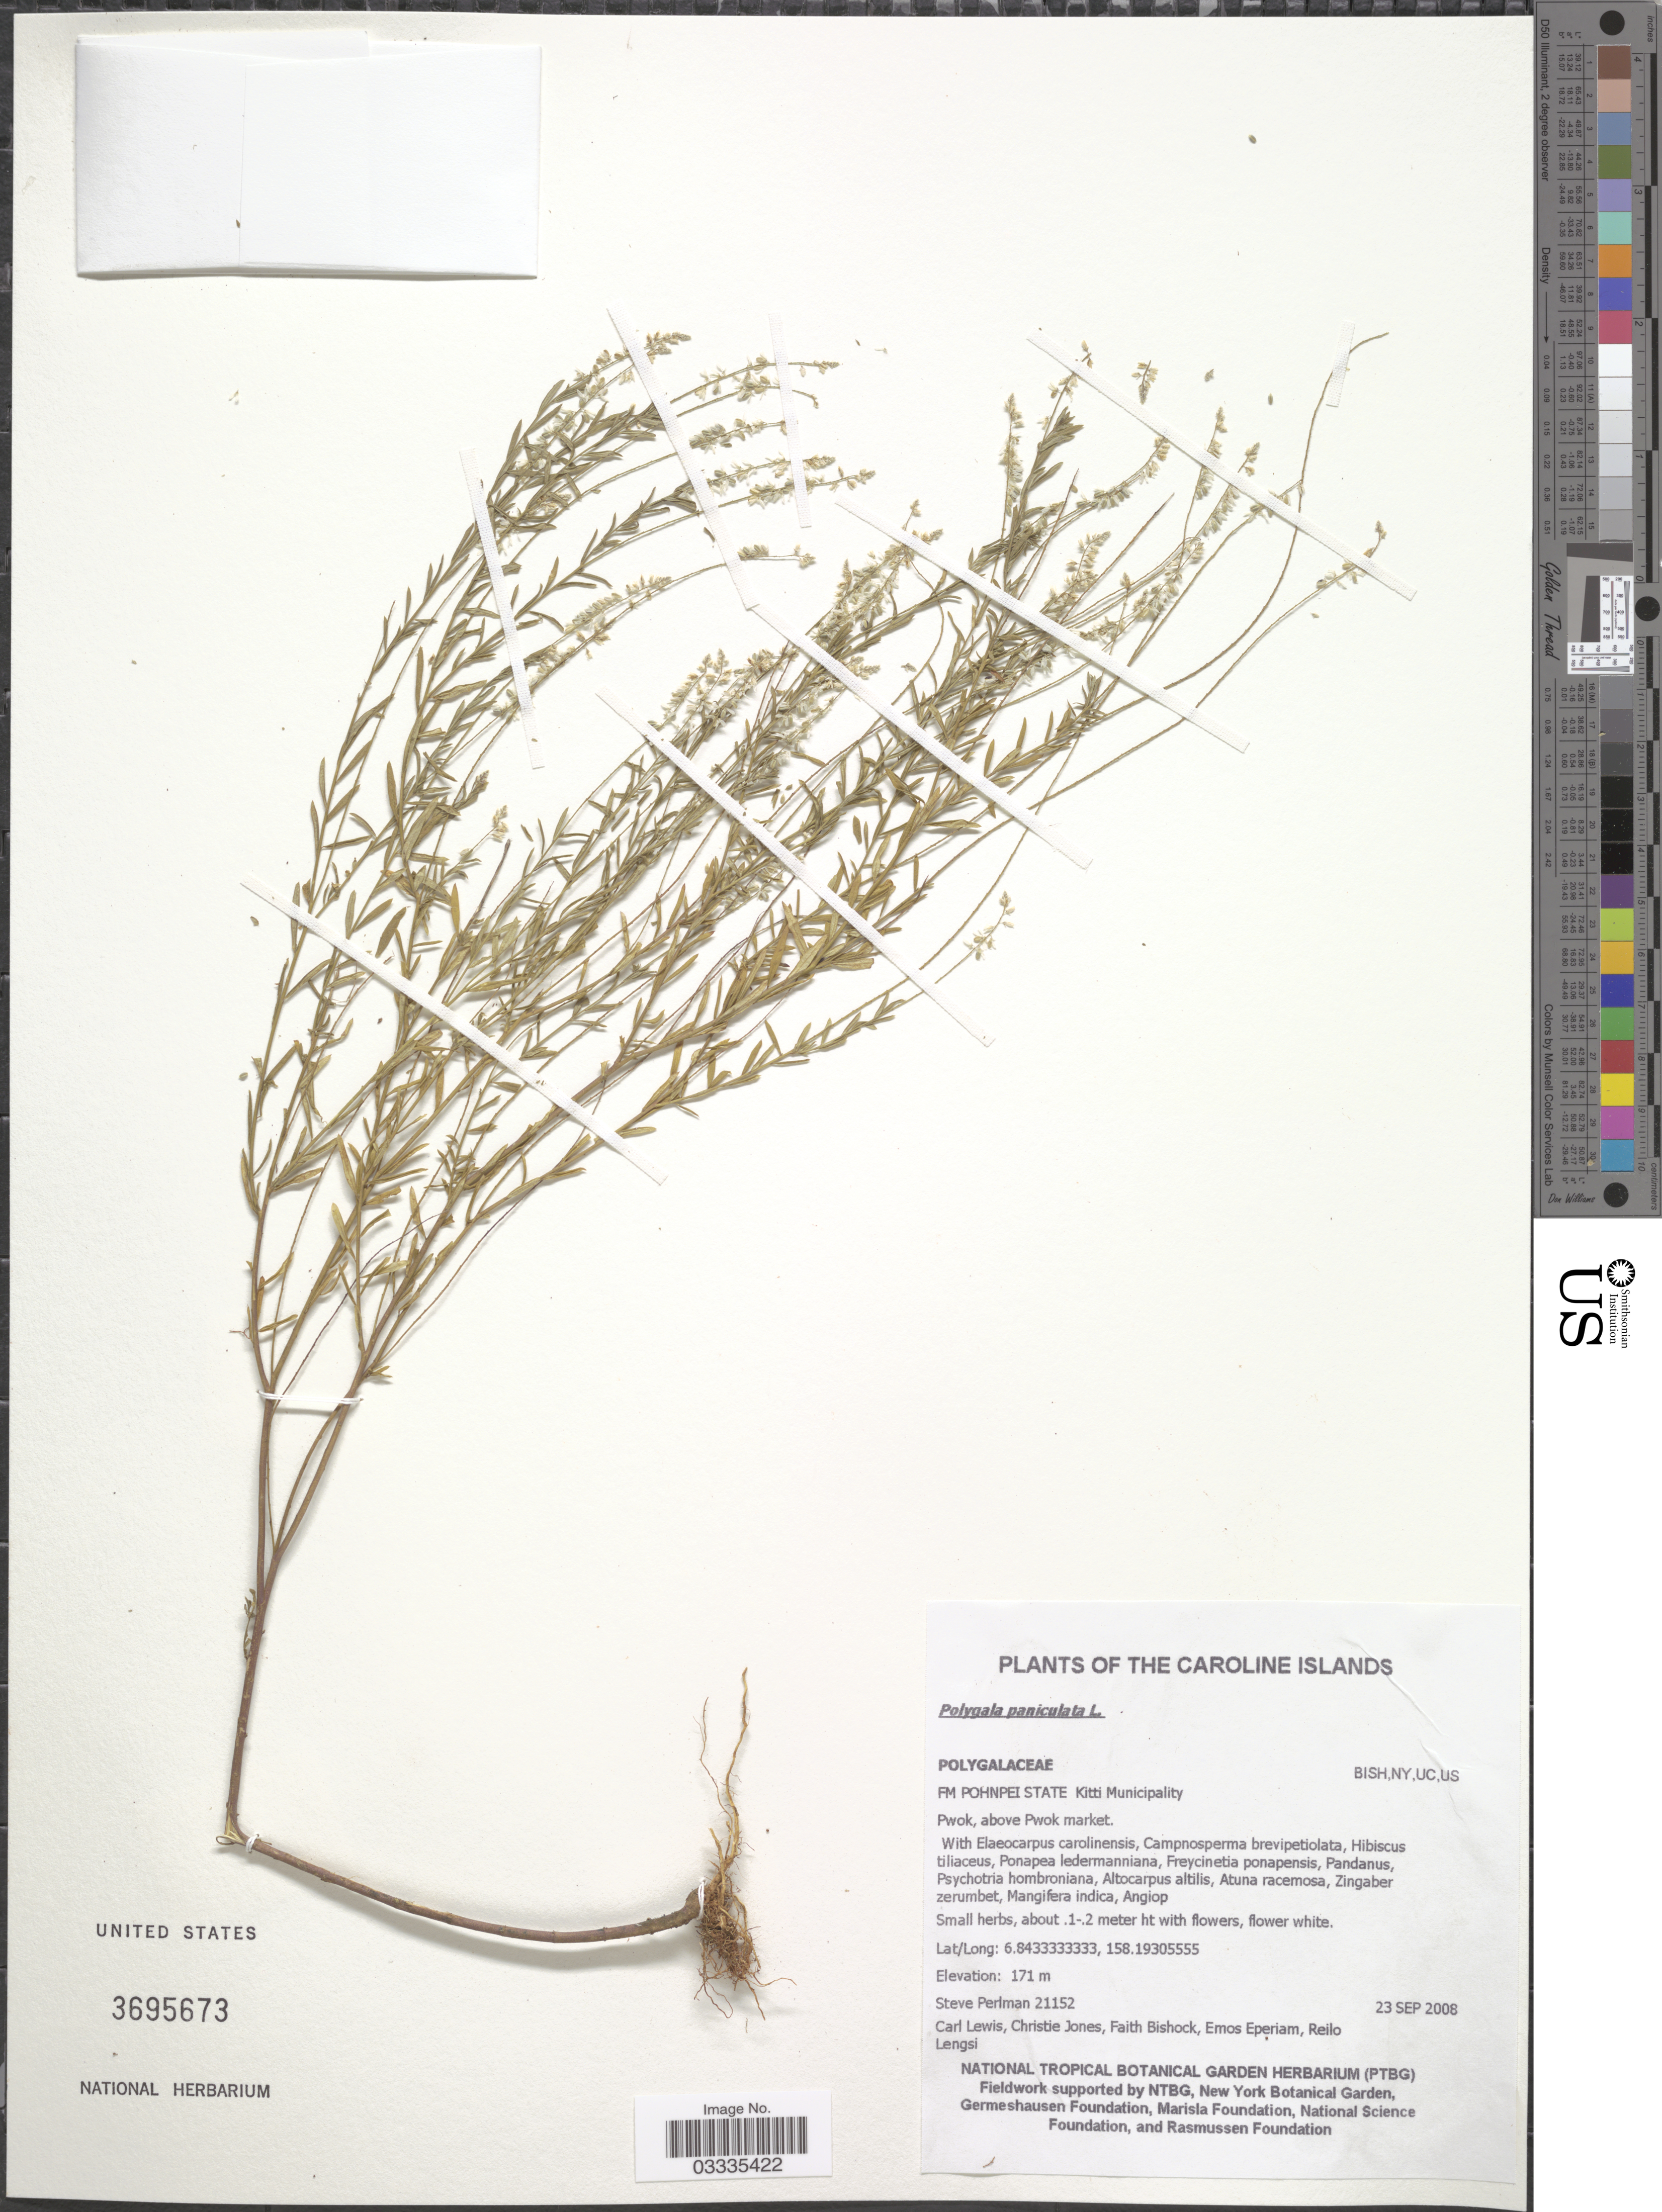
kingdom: Plantae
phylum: Tracheophyta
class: Magnoliopsida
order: Fabales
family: Polygalaceae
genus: Polygala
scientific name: Polygala paniculata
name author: L.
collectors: S. Perlam, C. Lewis, Carleen Jones, F. Bishock & et al.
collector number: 21152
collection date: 2008-09-23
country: Micronesia, Federated States of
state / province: Pohnpei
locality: The Caroline Islands. FM Kitti Municipality. Pwok, above Pwok market.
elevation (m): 171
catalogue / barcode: US 3695673